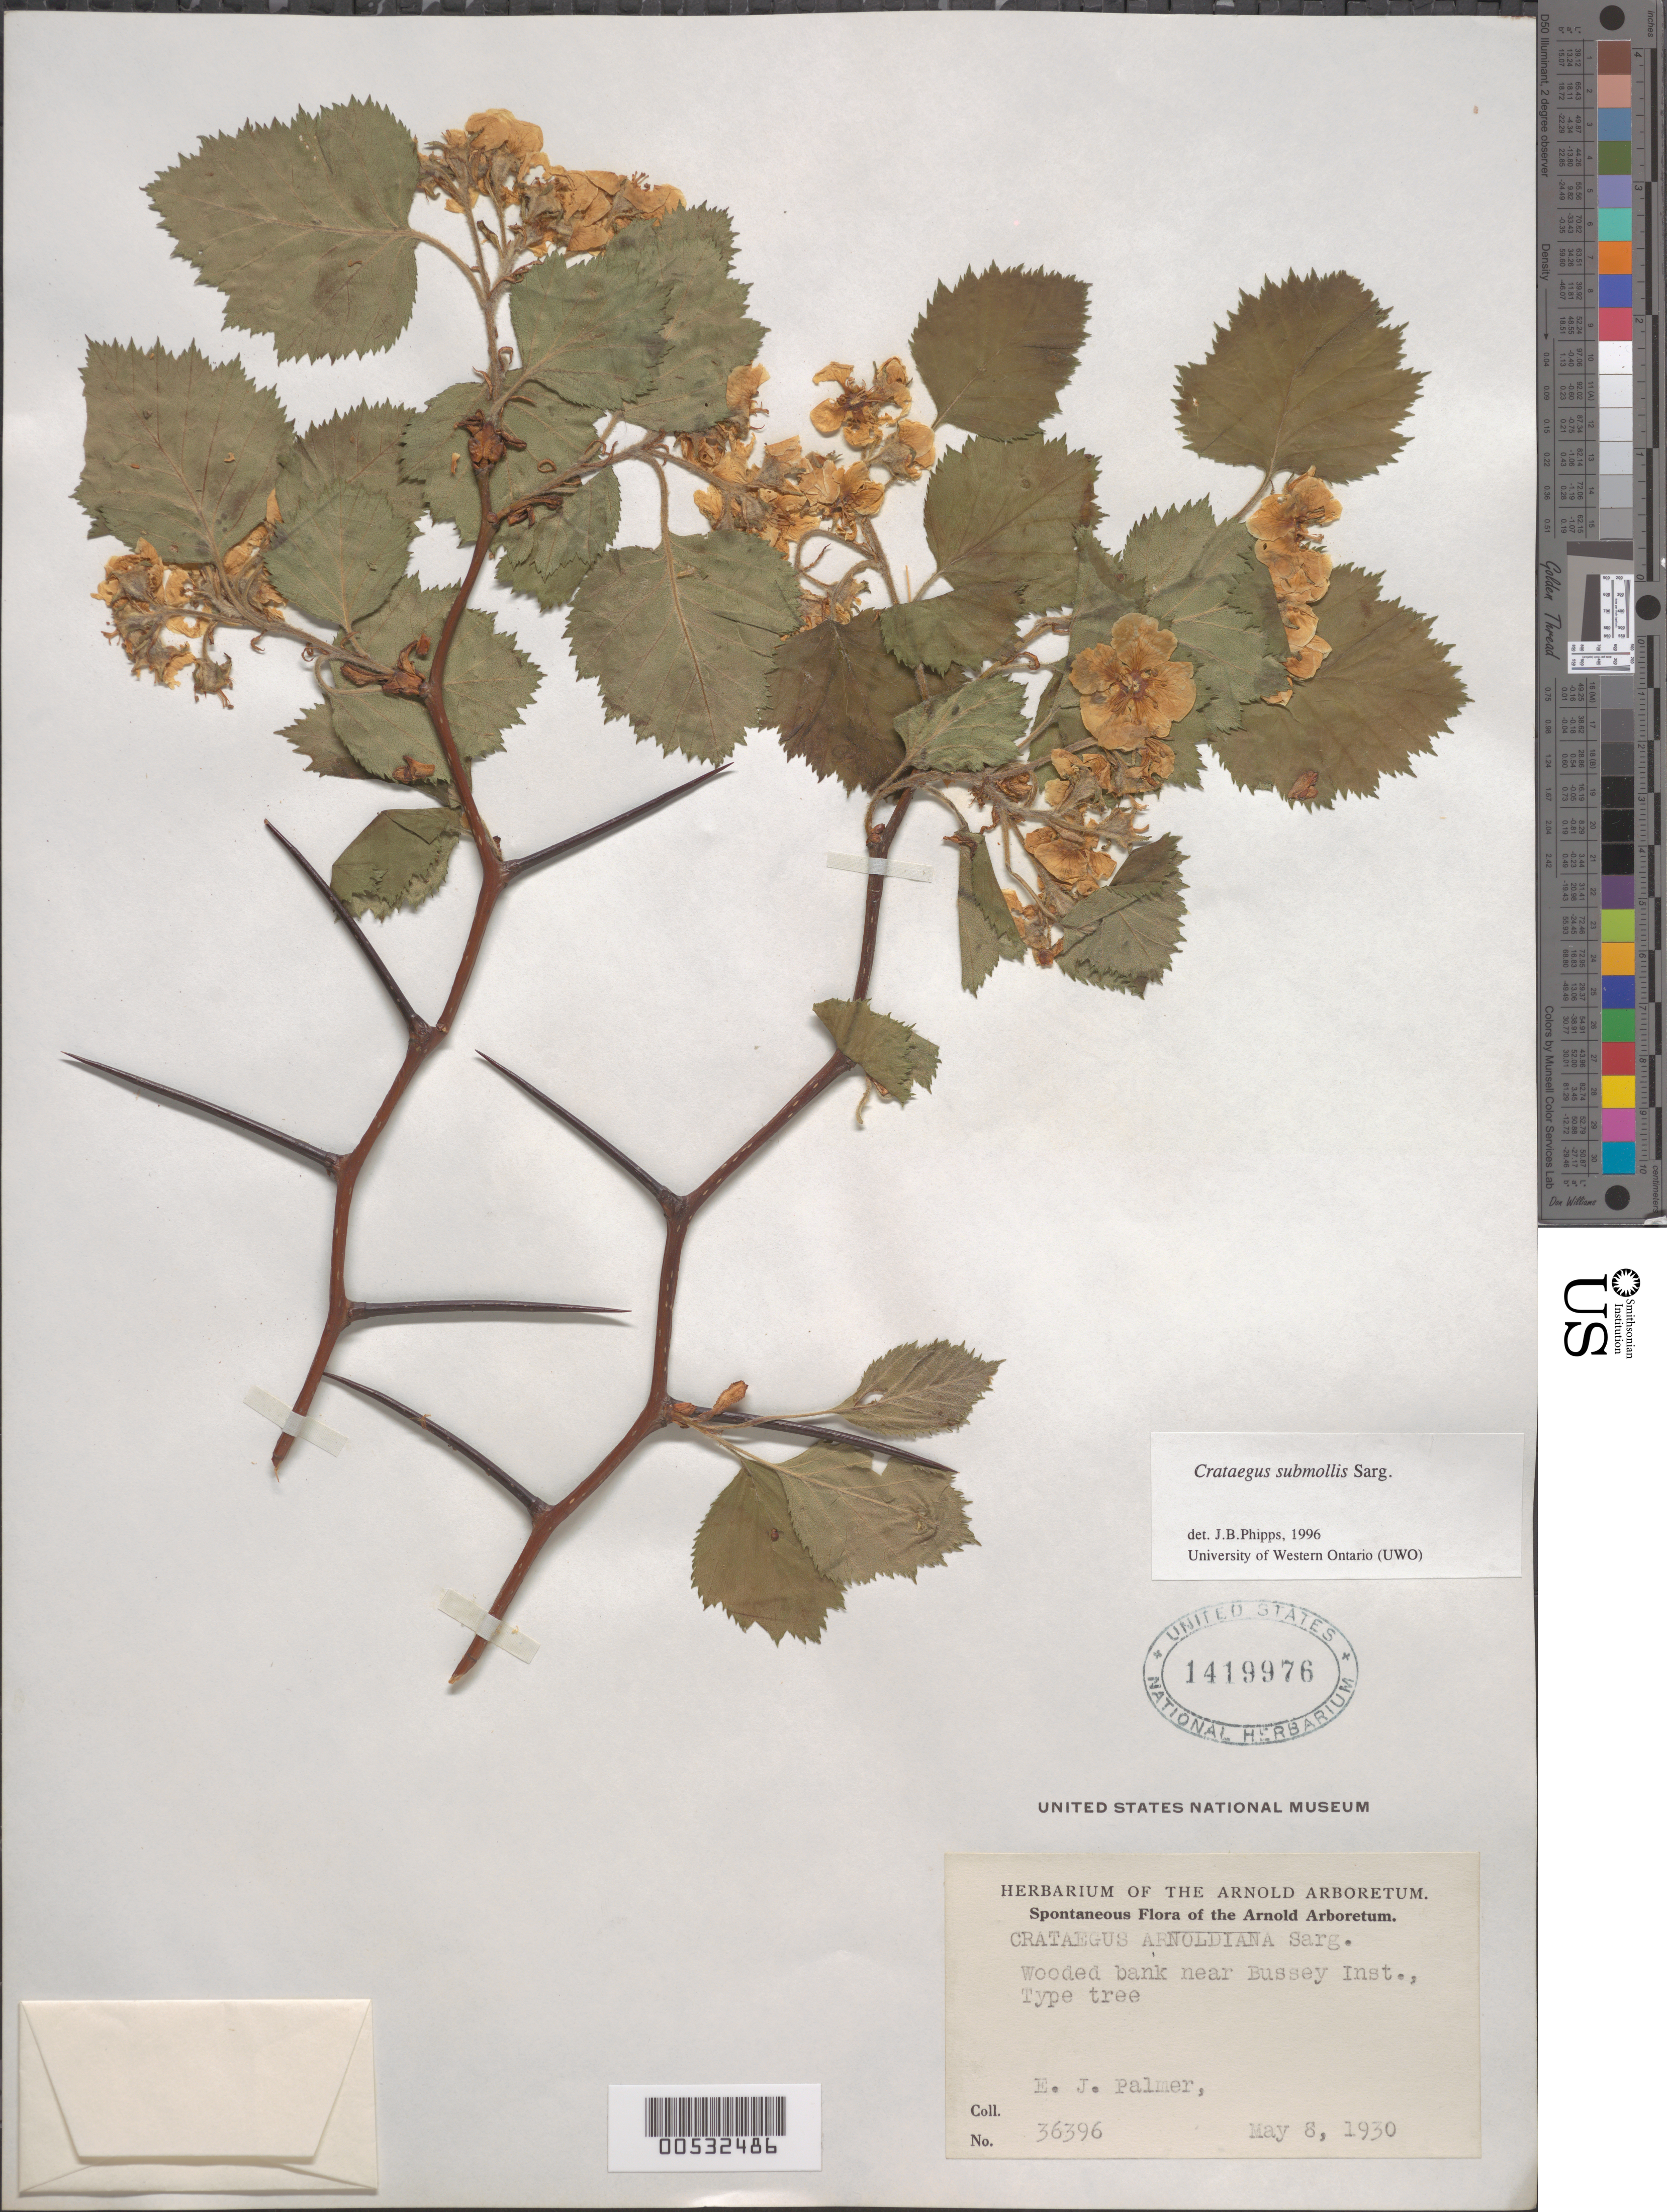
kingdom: Plantae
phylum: Tracheophyta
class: Magnoliopsida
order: Rosales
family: Rosaceae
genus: Crataegus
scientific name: Crataegus submollis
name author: Sarg.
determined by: Phipps, James B., (UWO), University of Western Ontario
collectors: E. J. Palmer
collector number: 36396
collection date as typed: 08 May 1930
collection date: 1930-05-08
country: United States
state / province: Massachusetts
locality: Arnold Arboretum, near Bussey Inst.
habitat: Wooded bank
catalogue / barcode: US 1419976